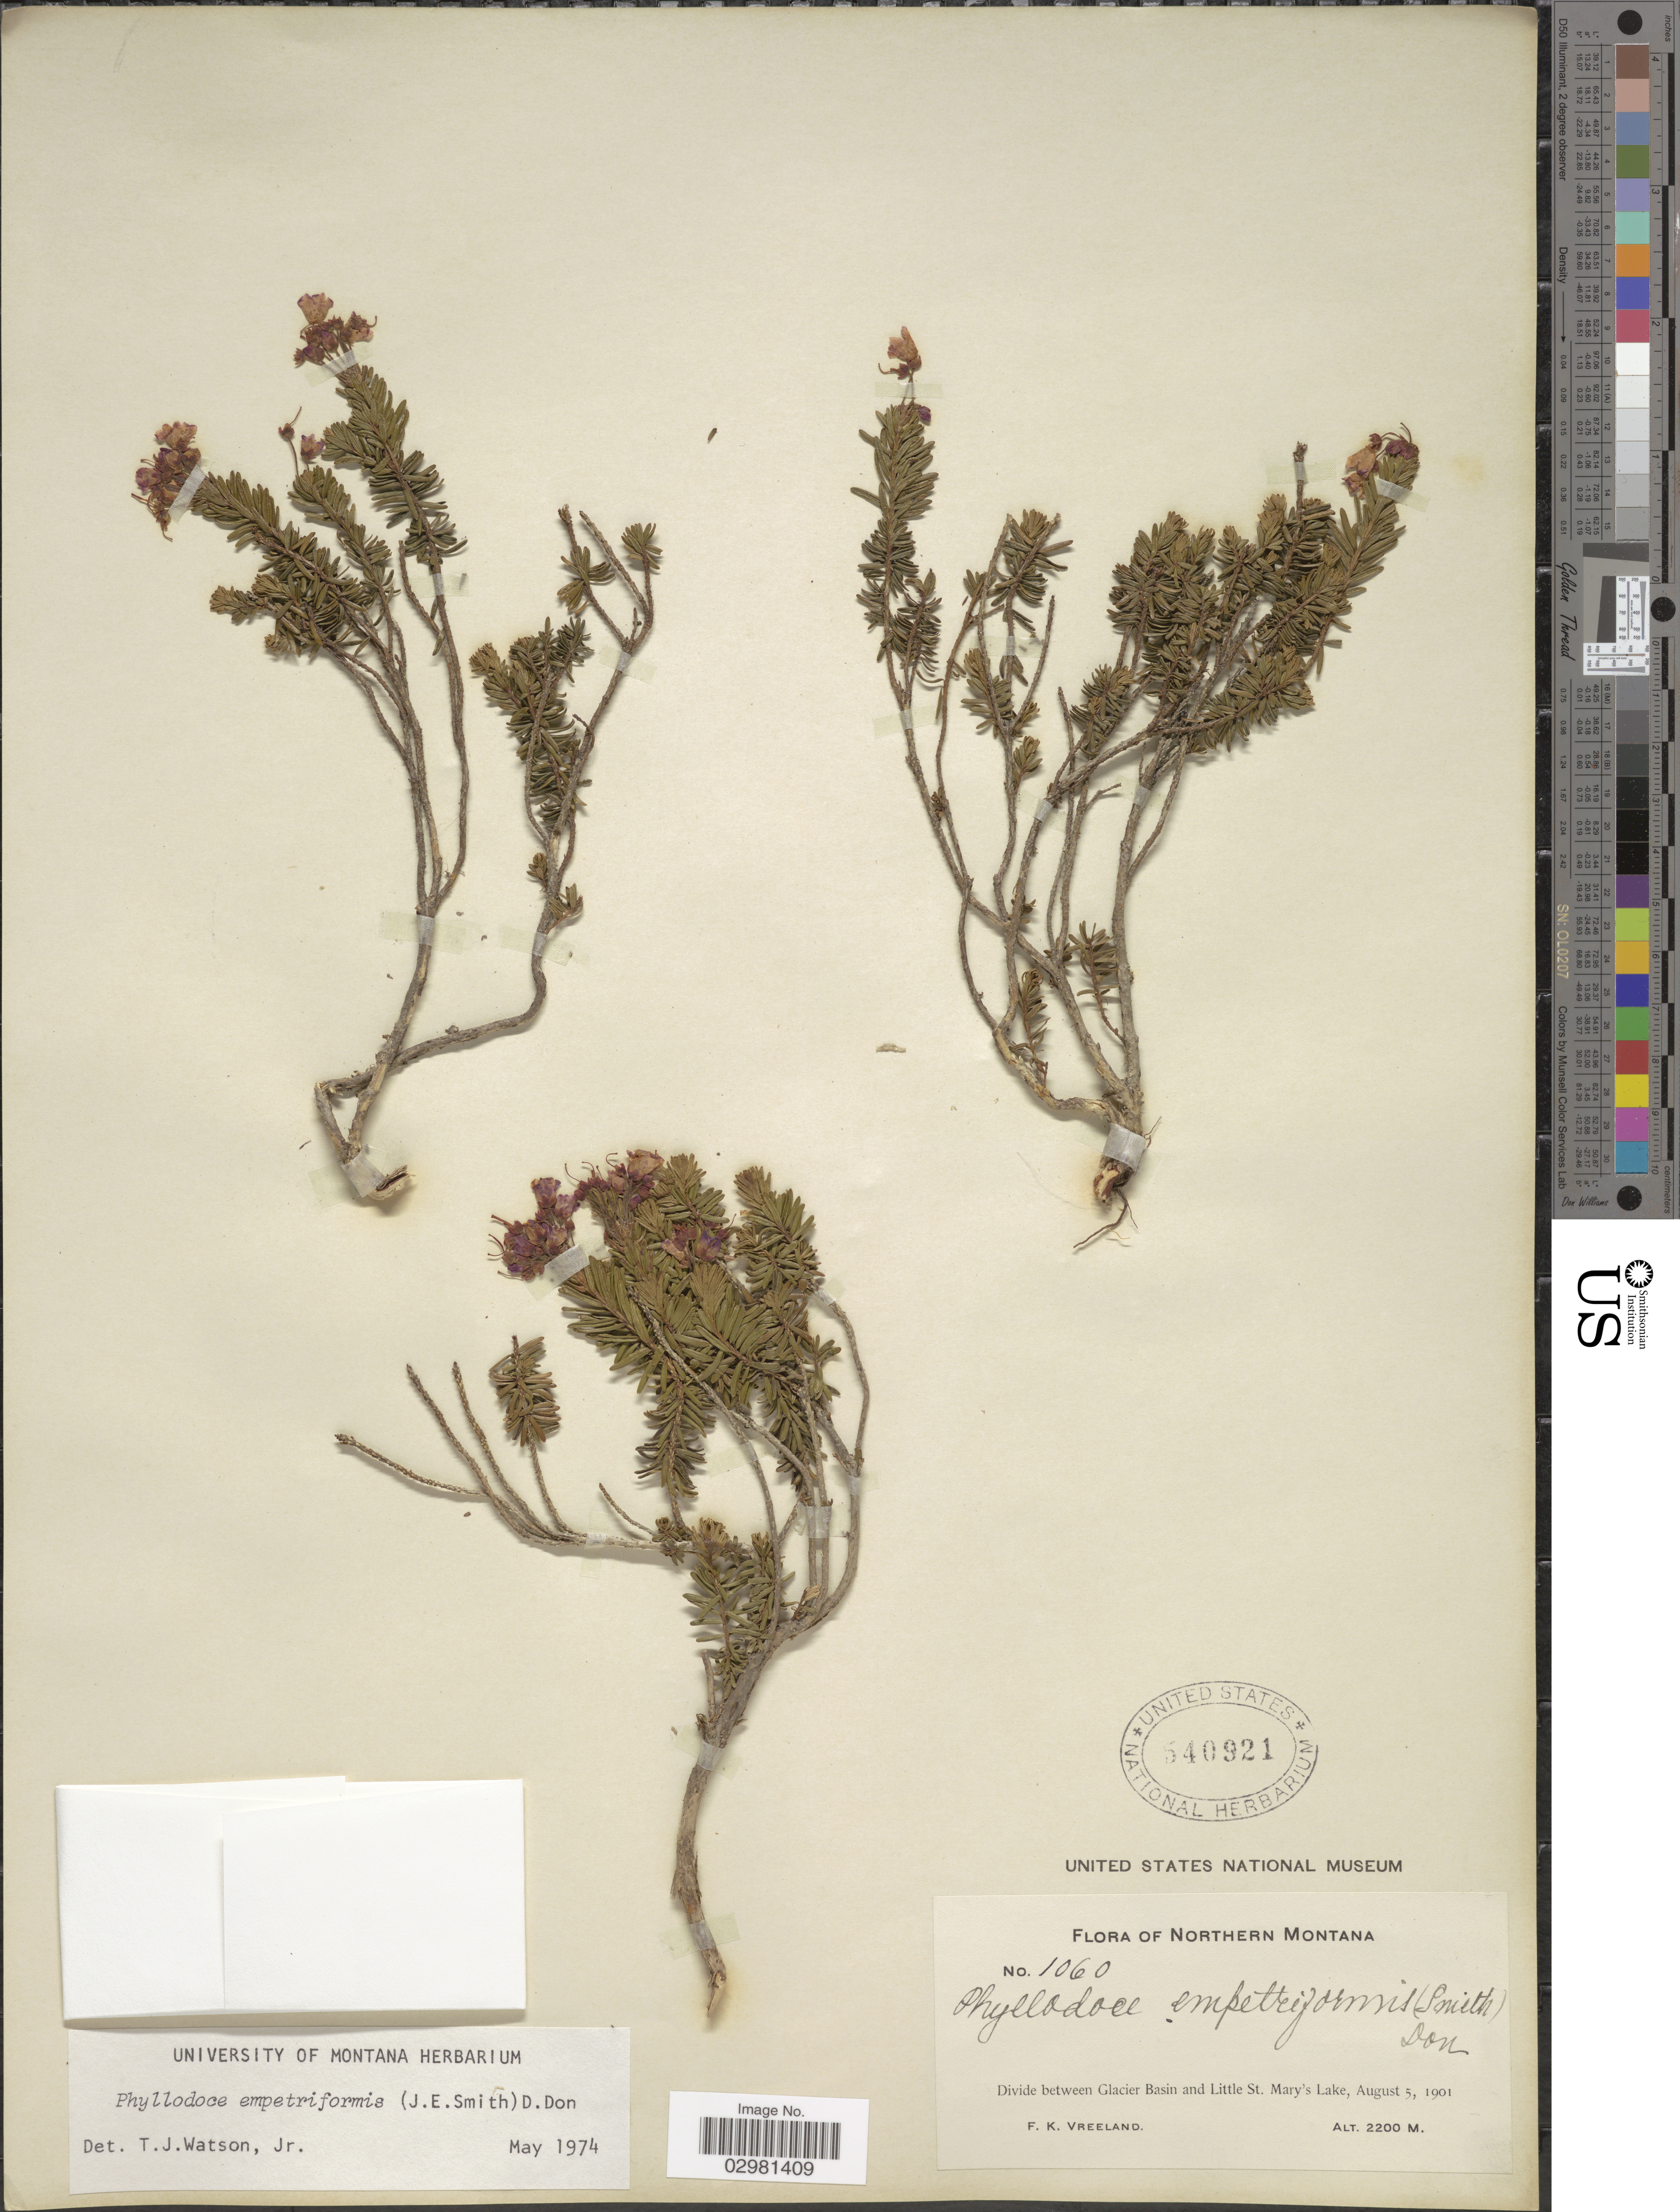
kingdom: Plantae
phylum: Tracheophyta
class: Magnoliopsida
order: Ericales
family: Ericaceae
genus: Phyllodoce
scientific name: Phyllodoce empetiformis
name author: (Small) D. Don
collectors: F. Vreeland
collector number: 1060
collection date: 1901-08-05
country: United States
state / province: Montana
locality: Northern Montana, Divide between Glacier Basin and Little St. Mary's Lake.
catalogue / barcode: US 540921